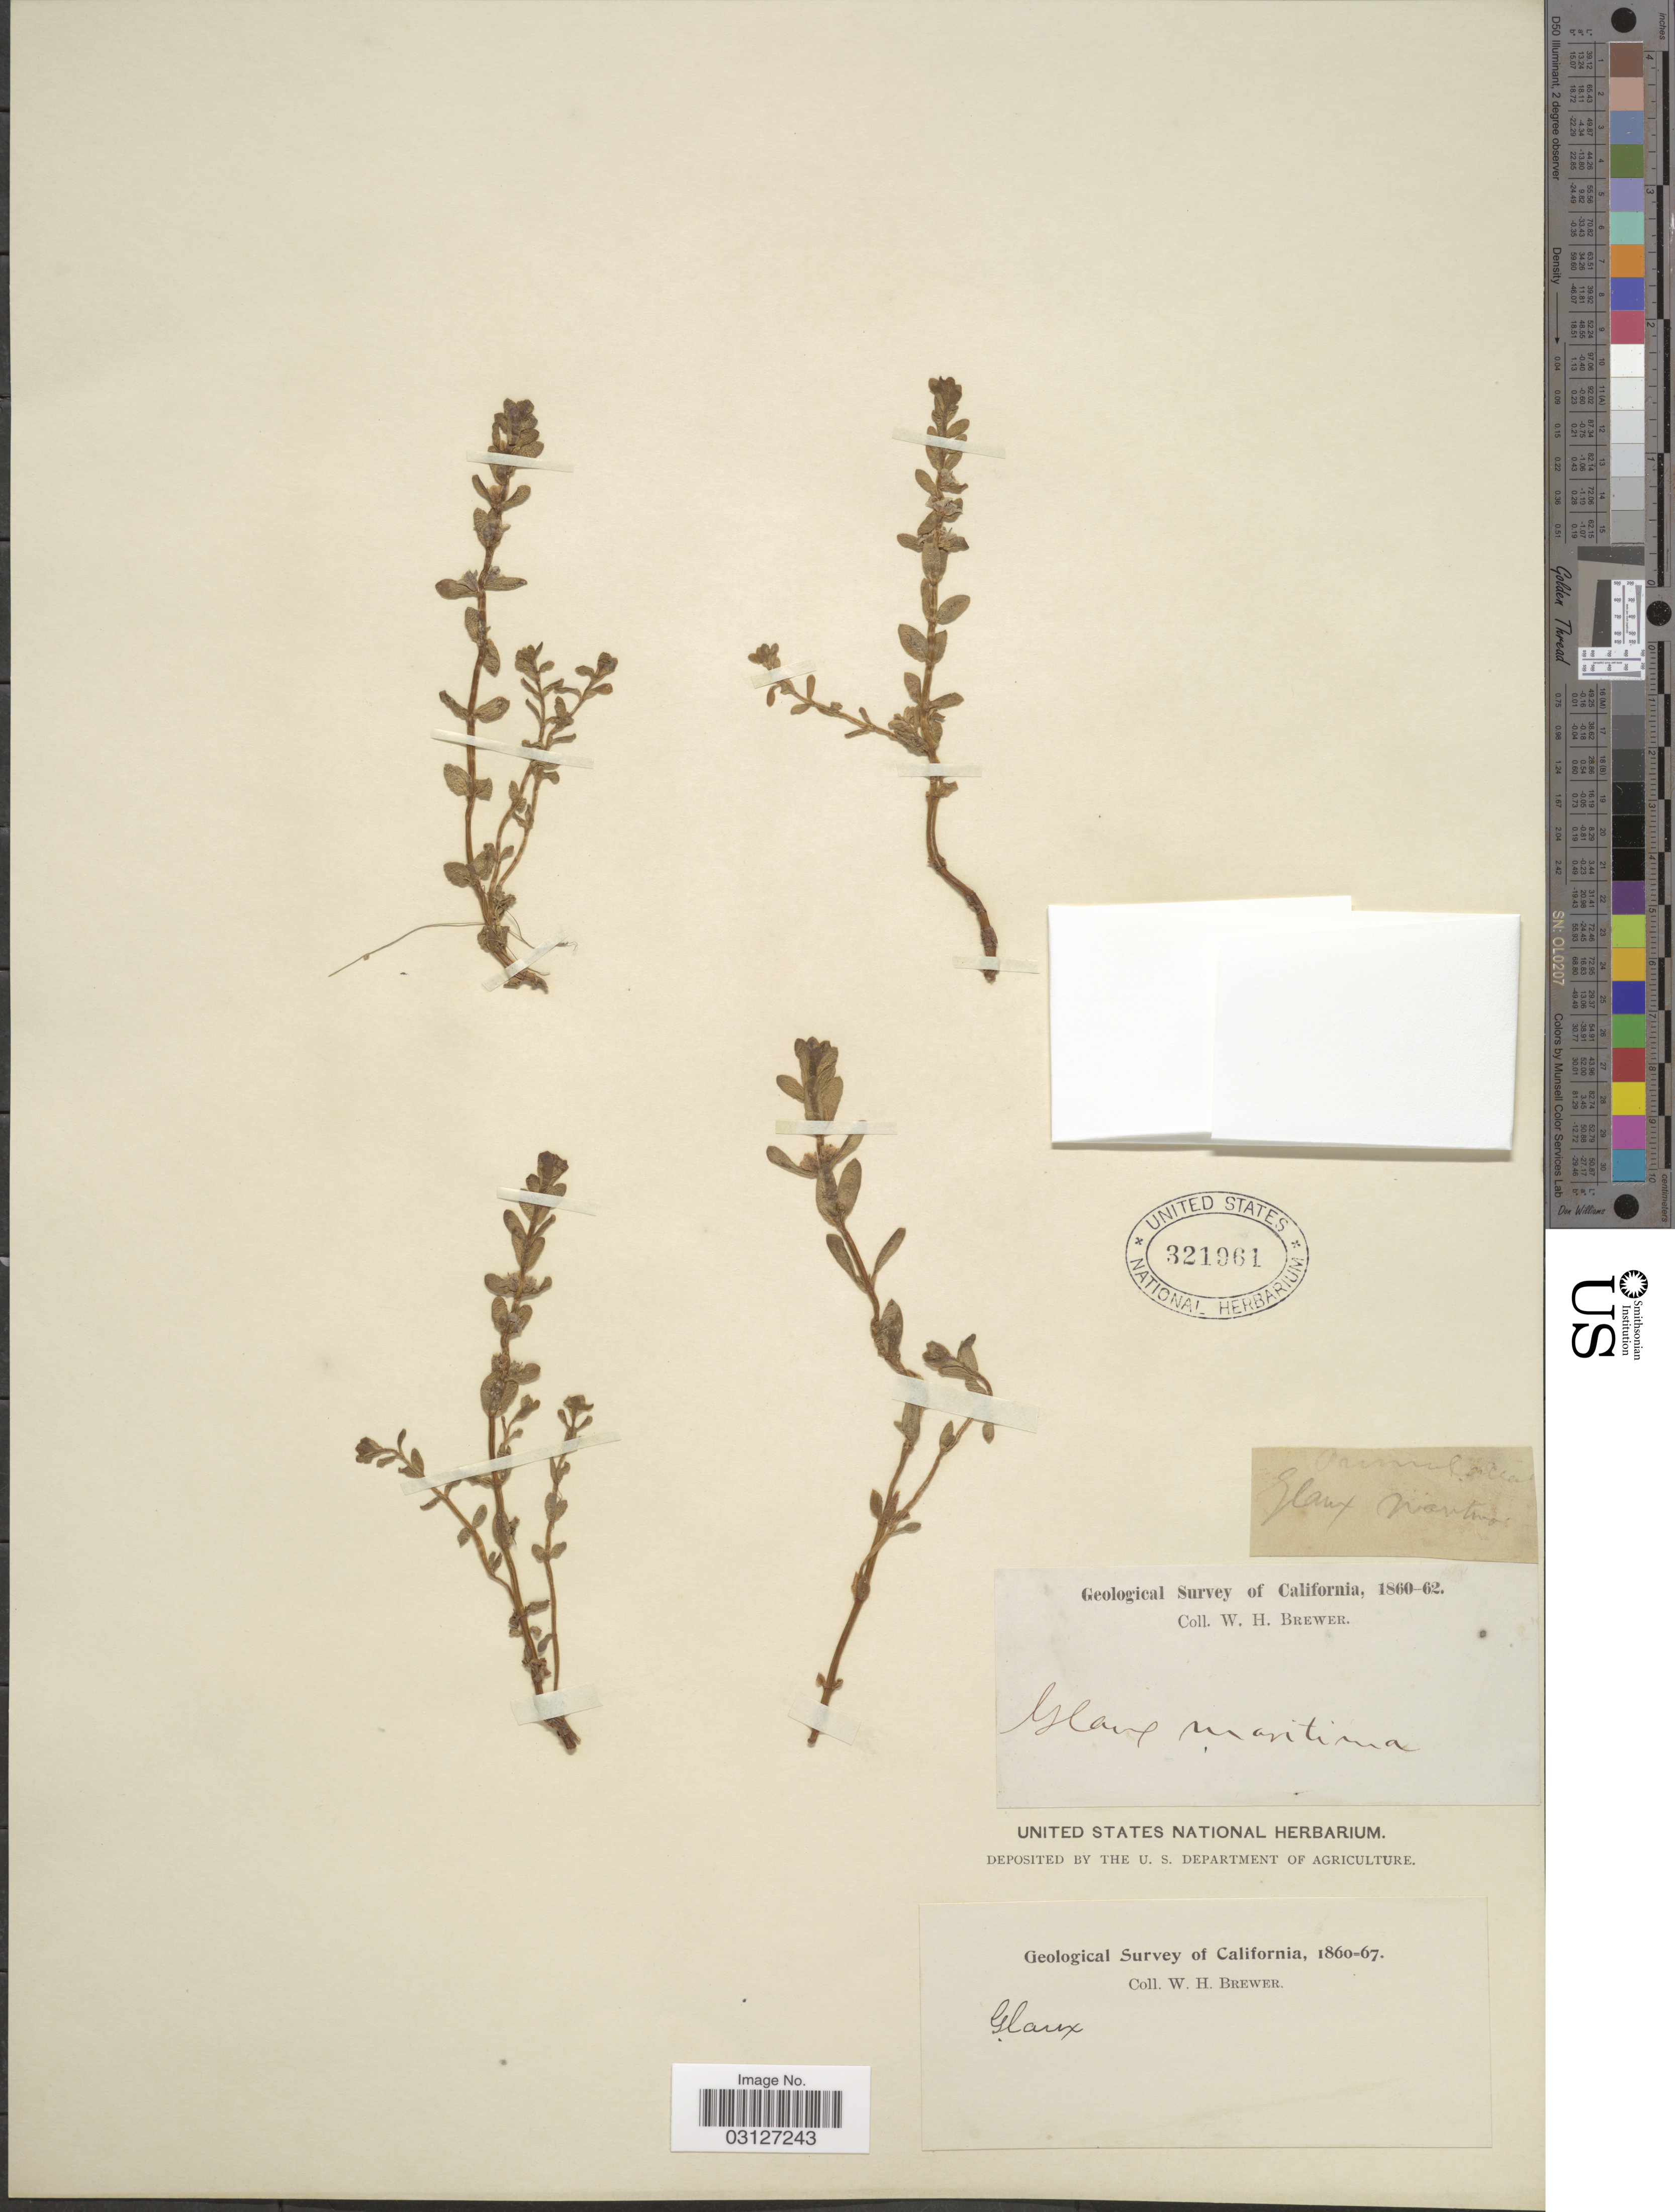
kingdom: Plantae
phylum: Tracheophyta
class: Magnoliopsida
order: Ericales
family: Primulaceae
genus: Glaux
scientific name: Glaux maritima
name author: L.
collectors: W. H. Brewer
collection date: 1860/1867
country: United States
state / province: California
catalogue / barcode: US 321961